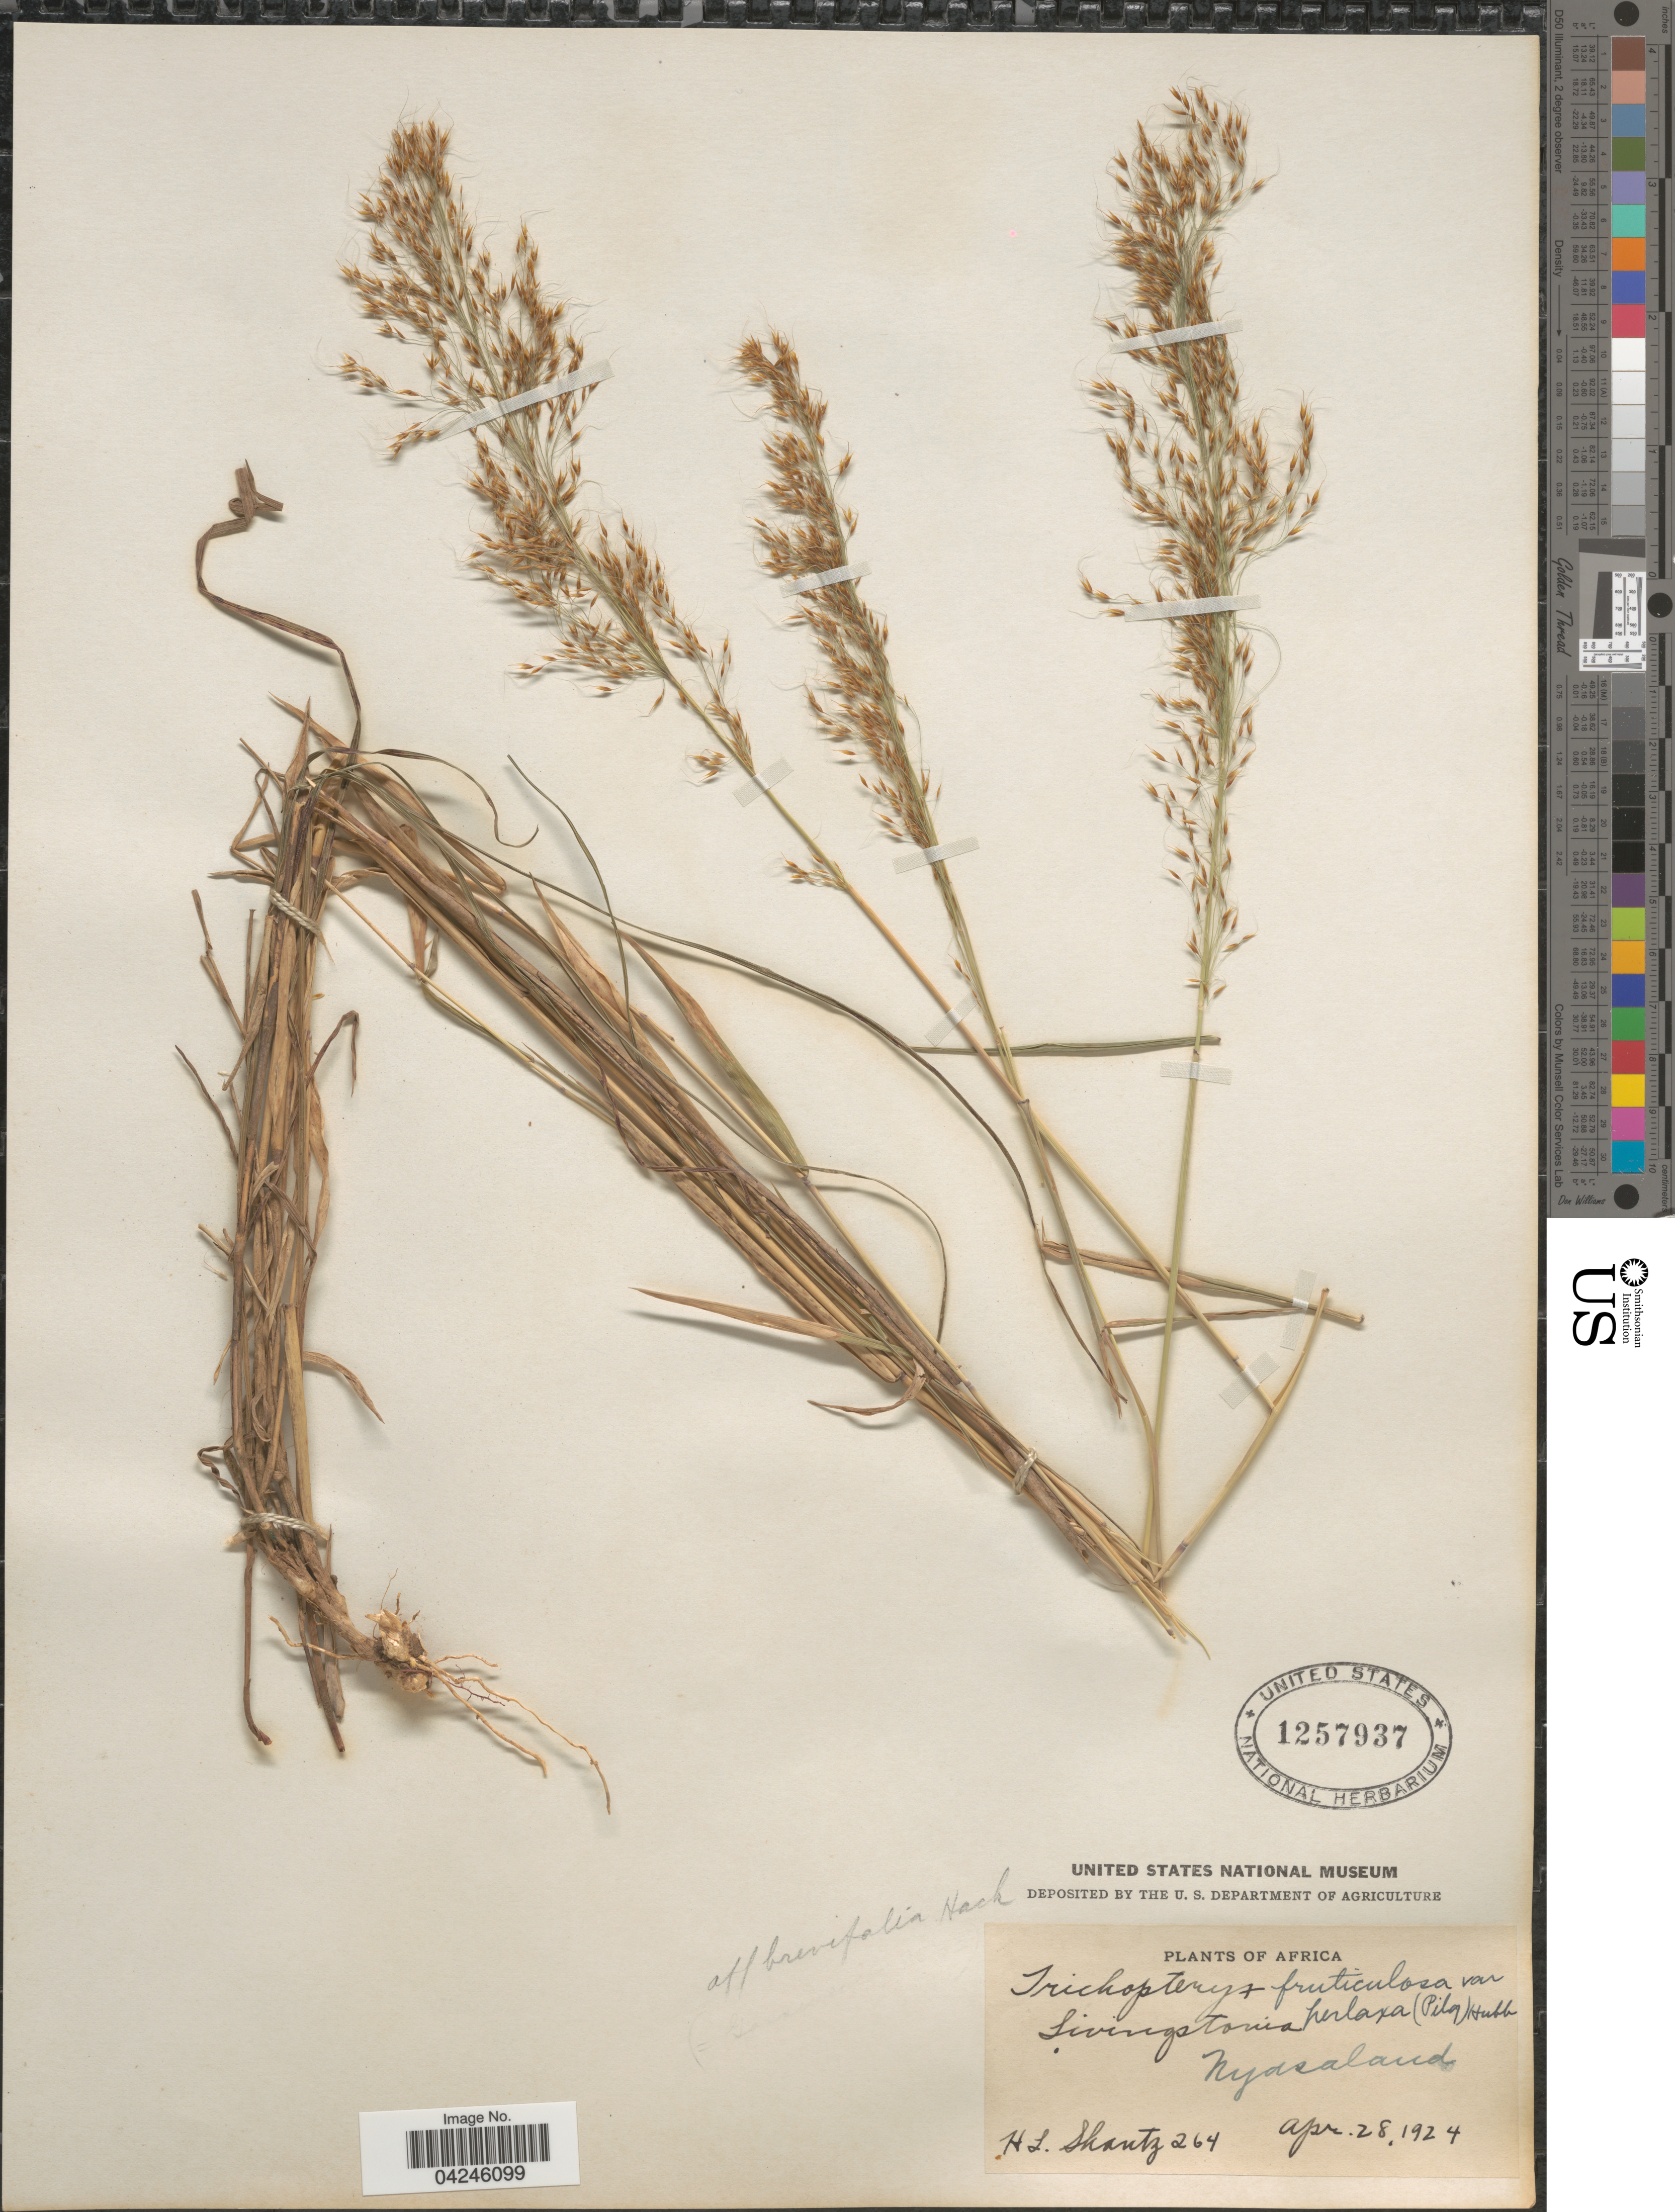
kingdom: Plantae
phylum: Tracheophyta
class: Liliopsida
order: Poales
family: Poaceae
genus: Trichopteryx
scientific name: Trichopteryx fruticulosa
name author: Chiov.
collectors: H. Shantz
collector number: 264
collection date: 1924-04-28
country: Malawi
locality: Livinstonia. Nyasaland.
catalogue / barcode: US 1257937